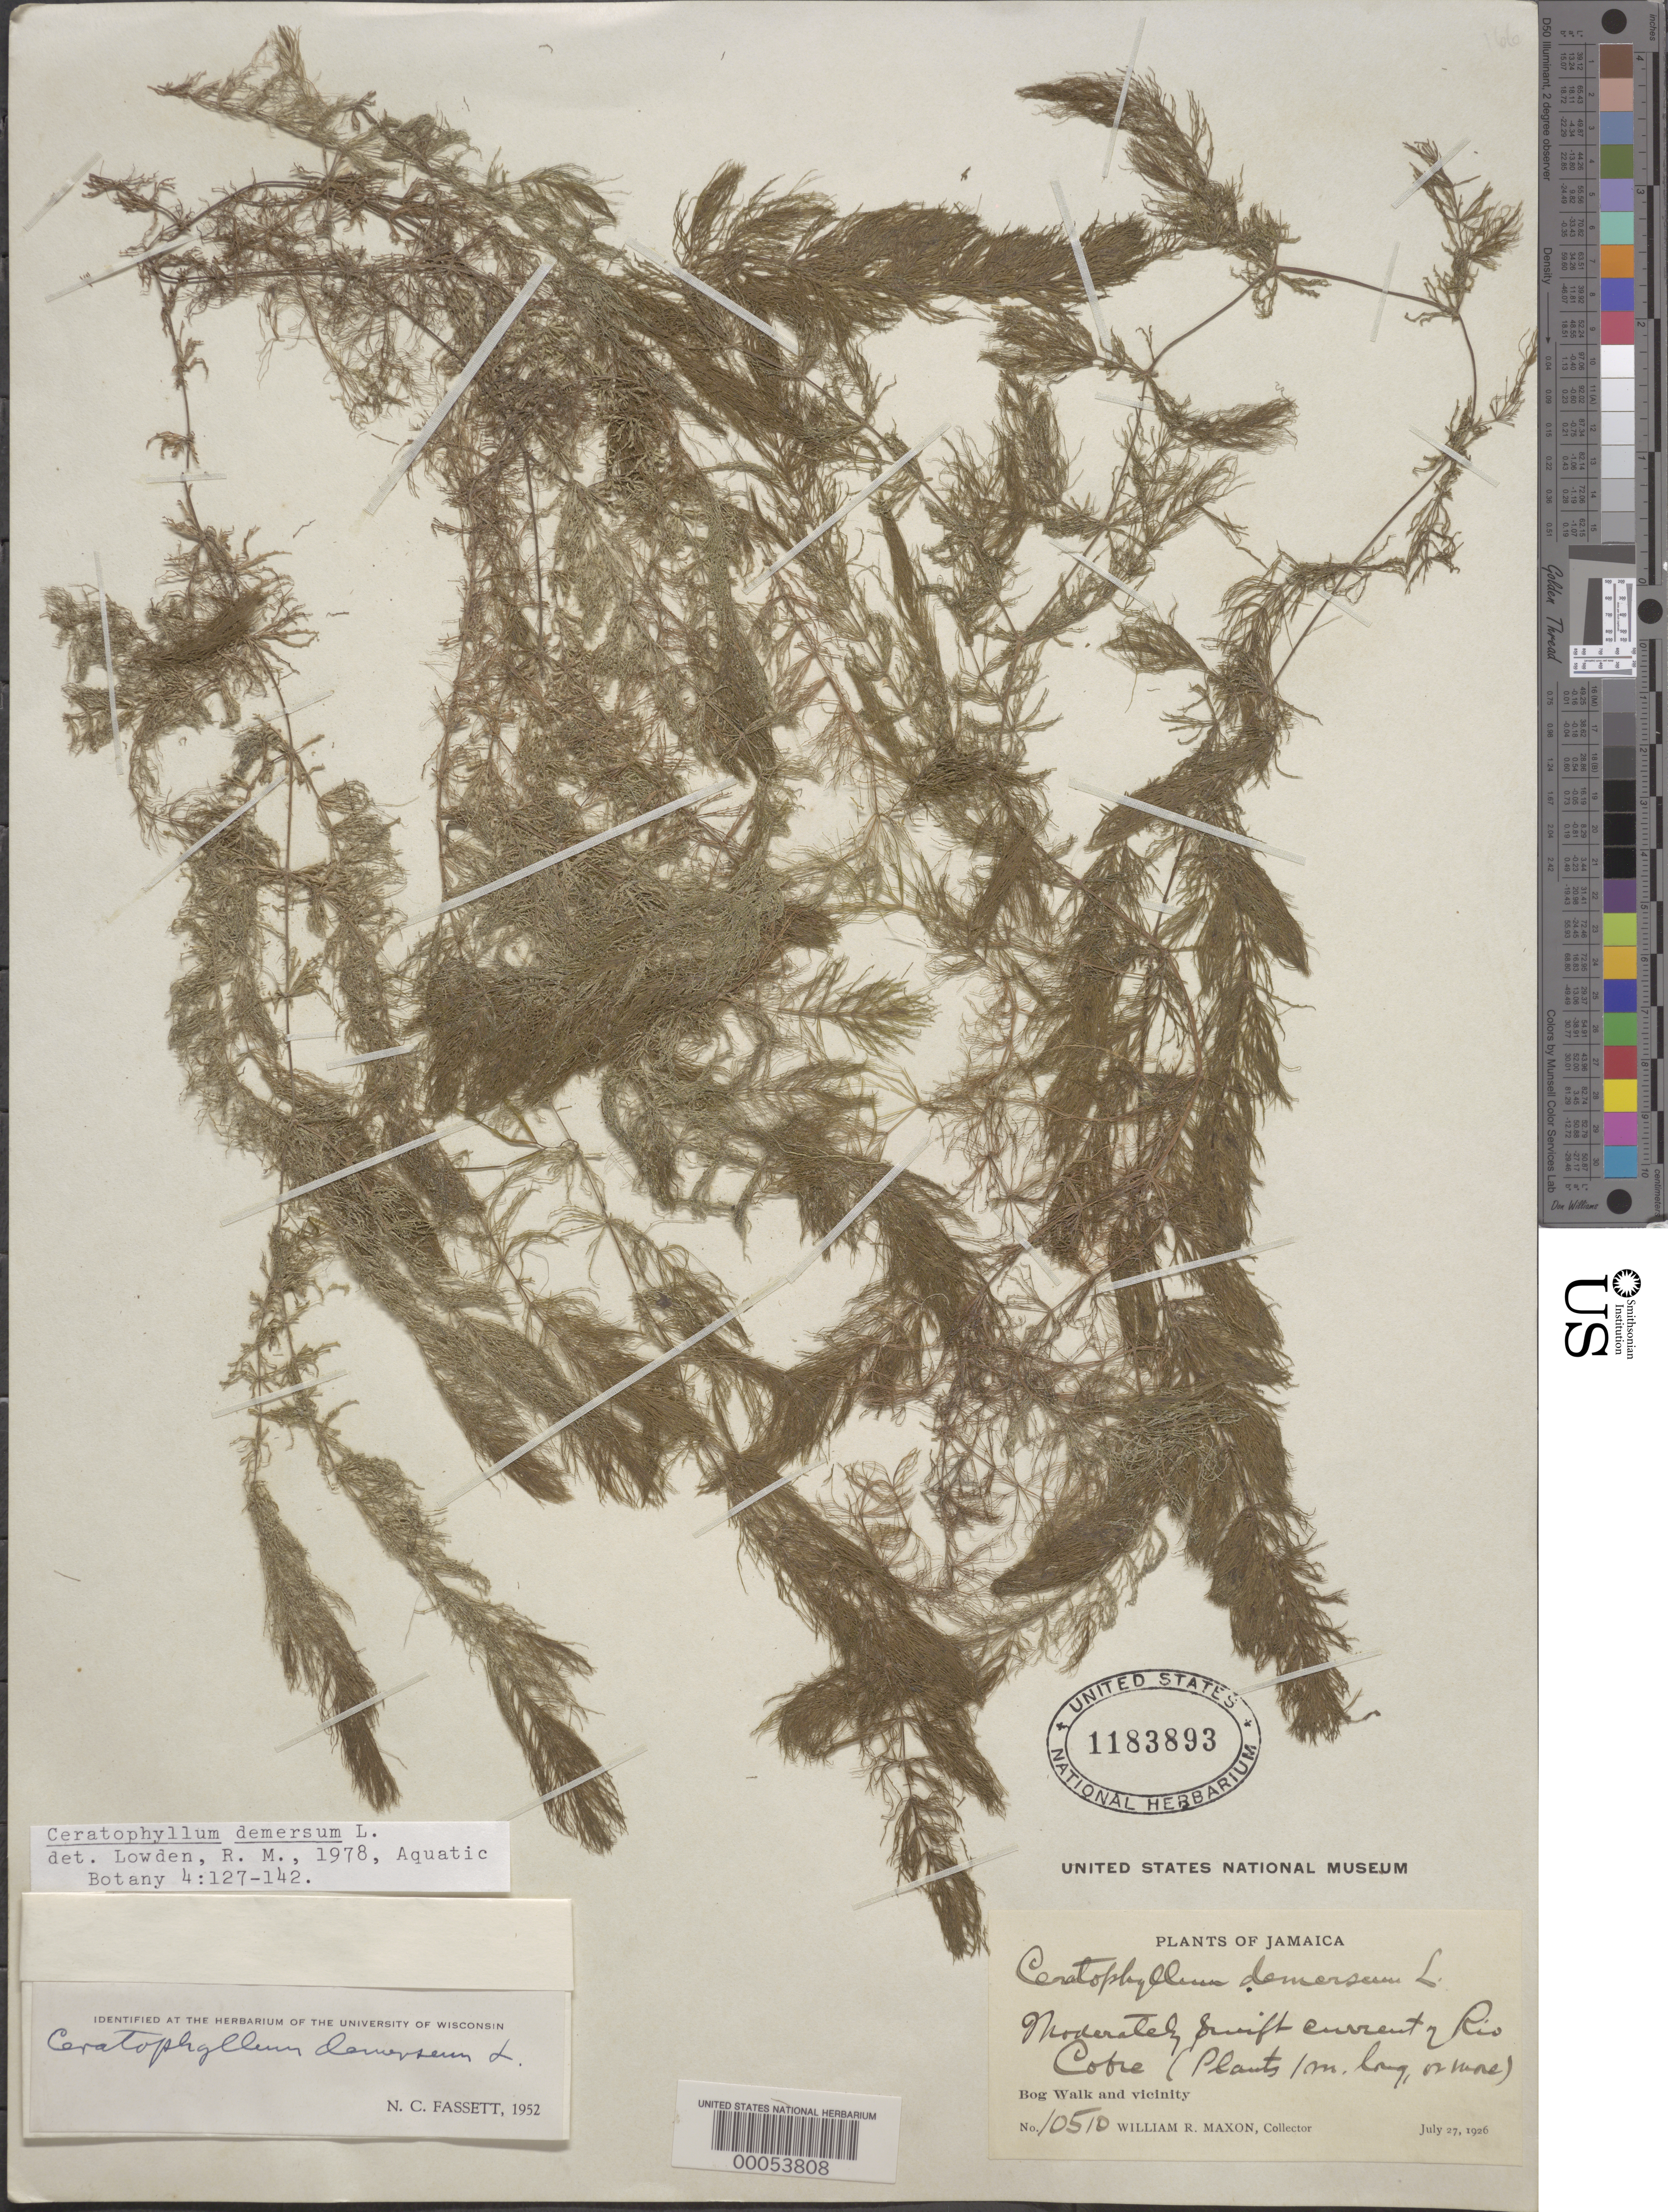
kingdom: Plantae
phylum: Tracheophyta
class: Magnoliopsida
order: Ceratophyllales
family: Ceratophyllaceae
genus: Ceratophyllum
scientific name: Ceratophyllum demersum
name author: L.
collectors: W. R. Maxon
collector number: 10510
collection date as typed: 27 Jul 1926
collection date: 1926-07-27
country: Cuba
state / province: Santiago de Cuba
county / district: El Cobre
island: Greater Antilles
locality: Rio cobre, in moderately swift current. [province: recorded as (former province of ) oriente.]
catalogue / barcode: US 1183893